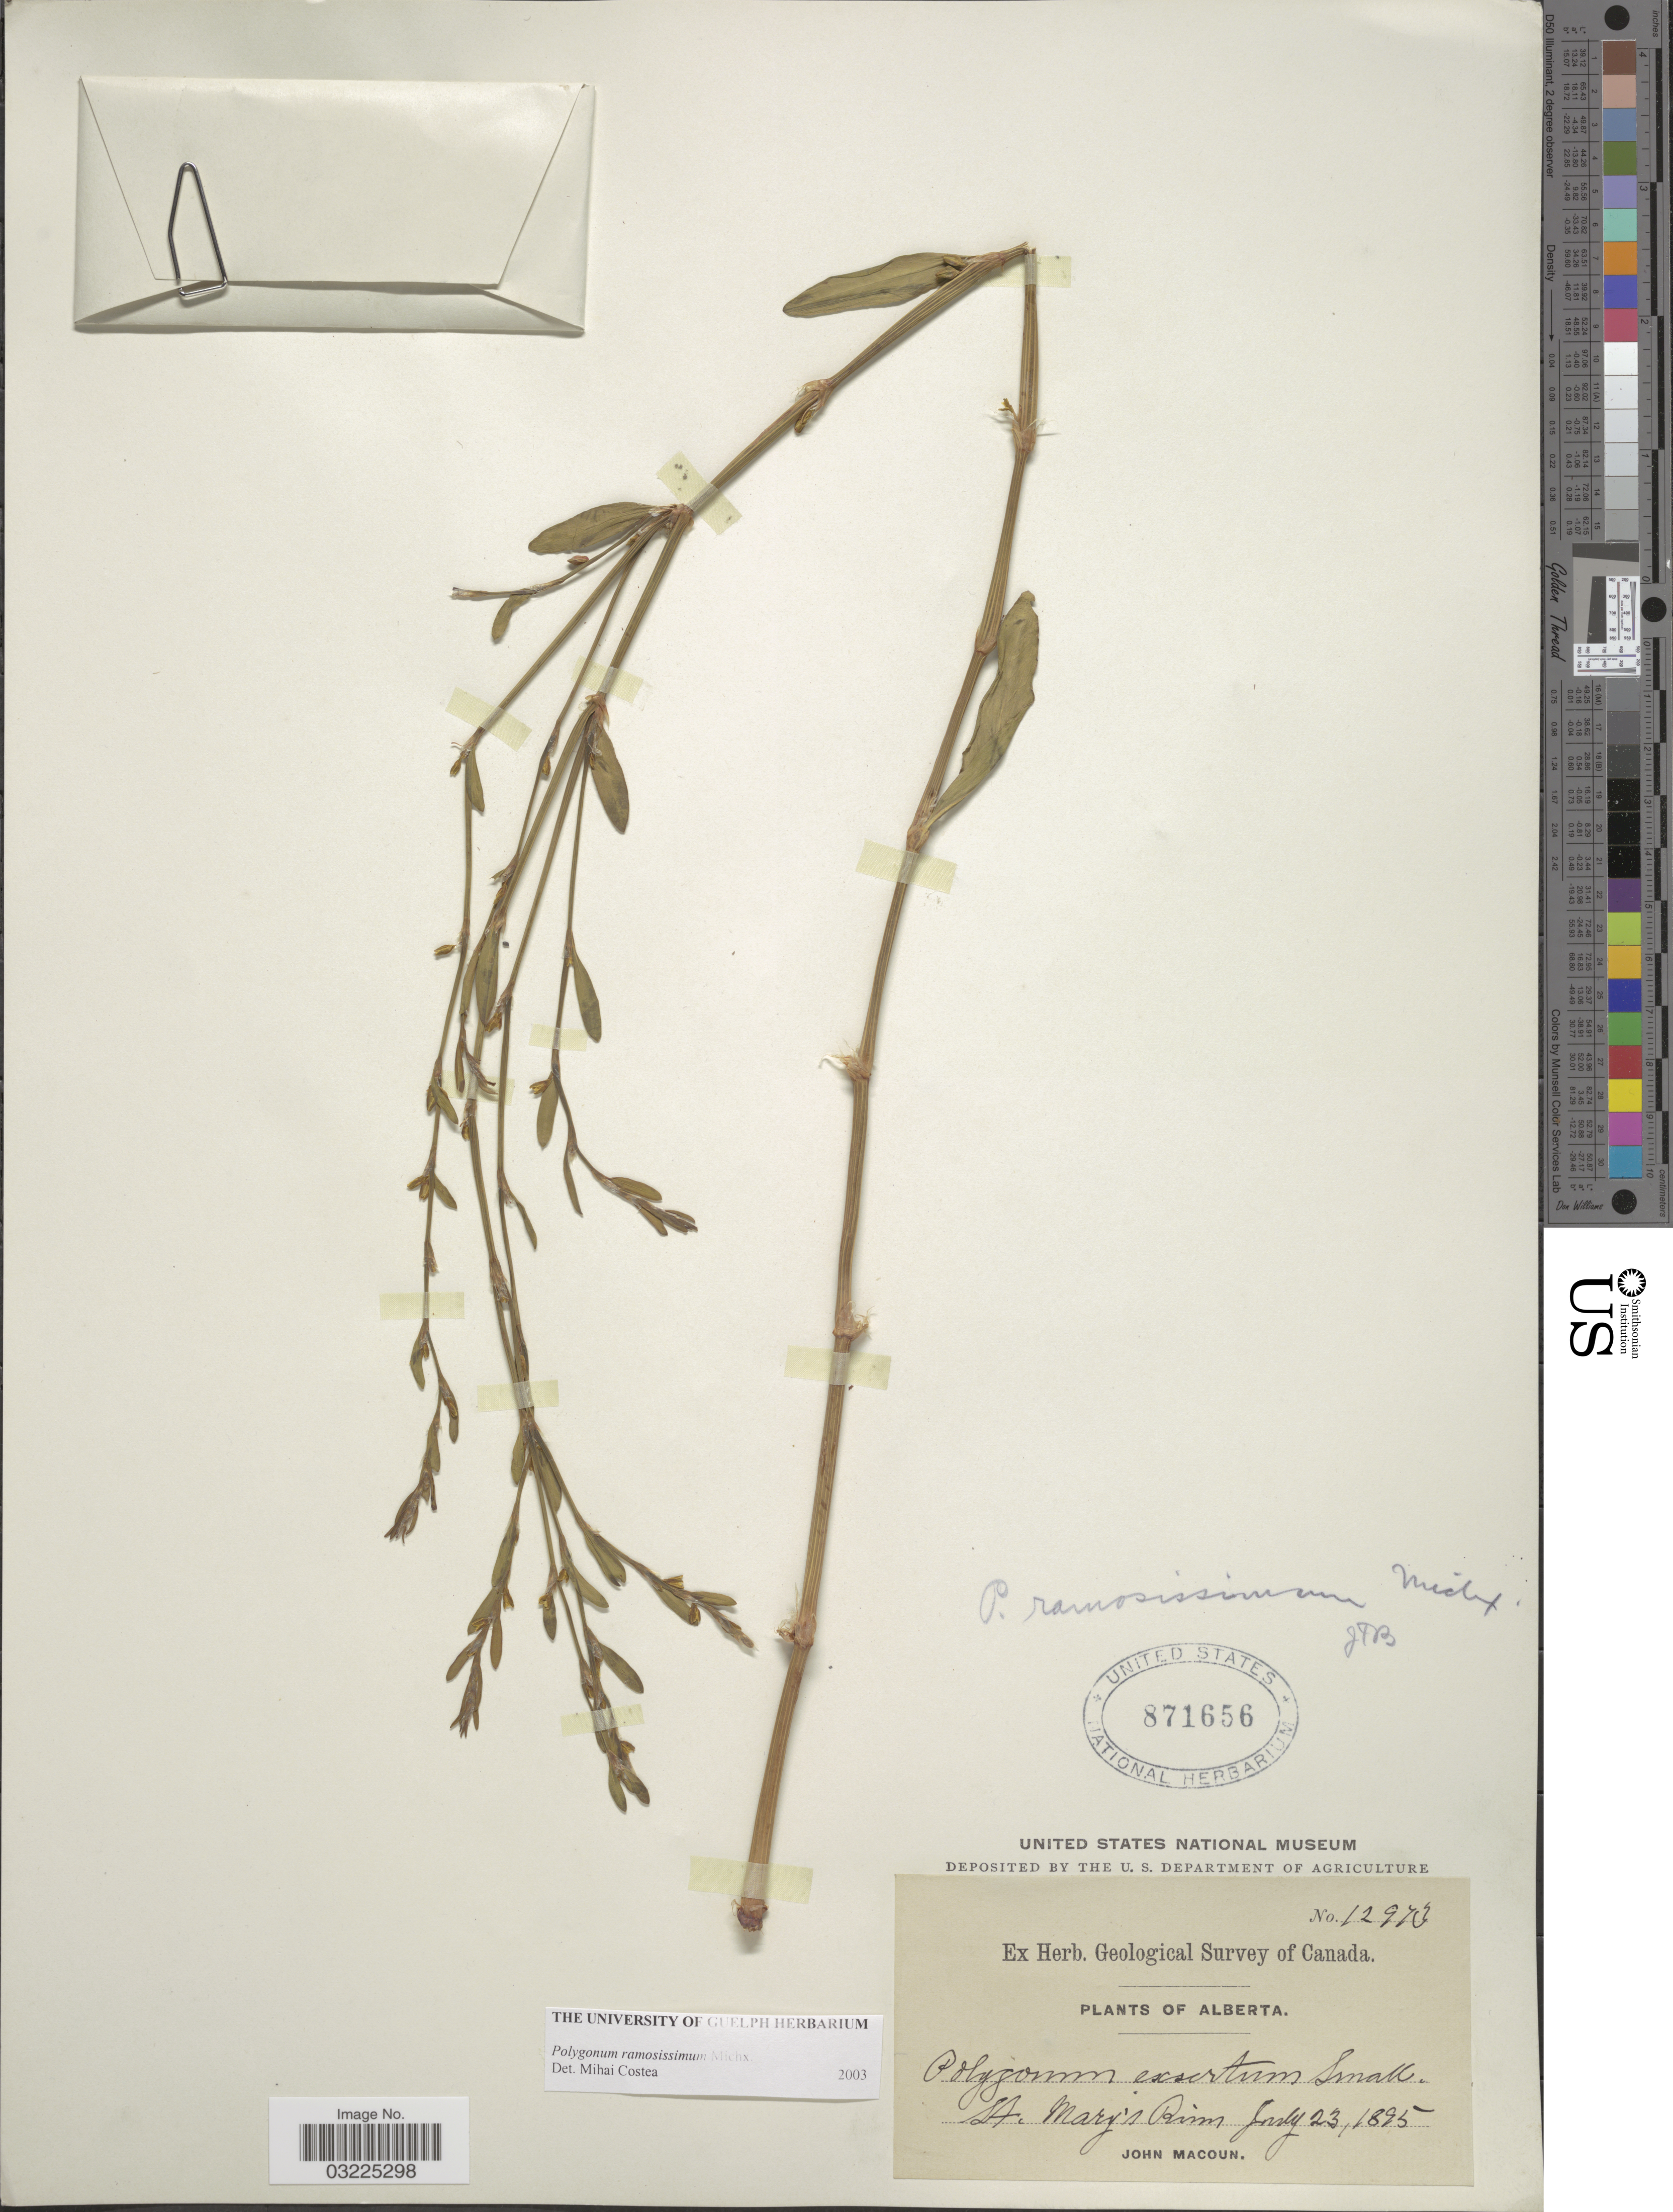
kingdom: Plantae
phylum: Tracheophyta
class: Magnoliopsida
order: Caryophyllales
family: Polygonaceae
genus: Polygonum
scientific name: Polygonum ramosissimum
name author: Michx.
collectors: J. Macoun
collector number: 12973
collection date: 1895-07-23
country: Canada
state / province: Alberta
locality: St. Mary's Rim.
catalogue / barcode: US 871656